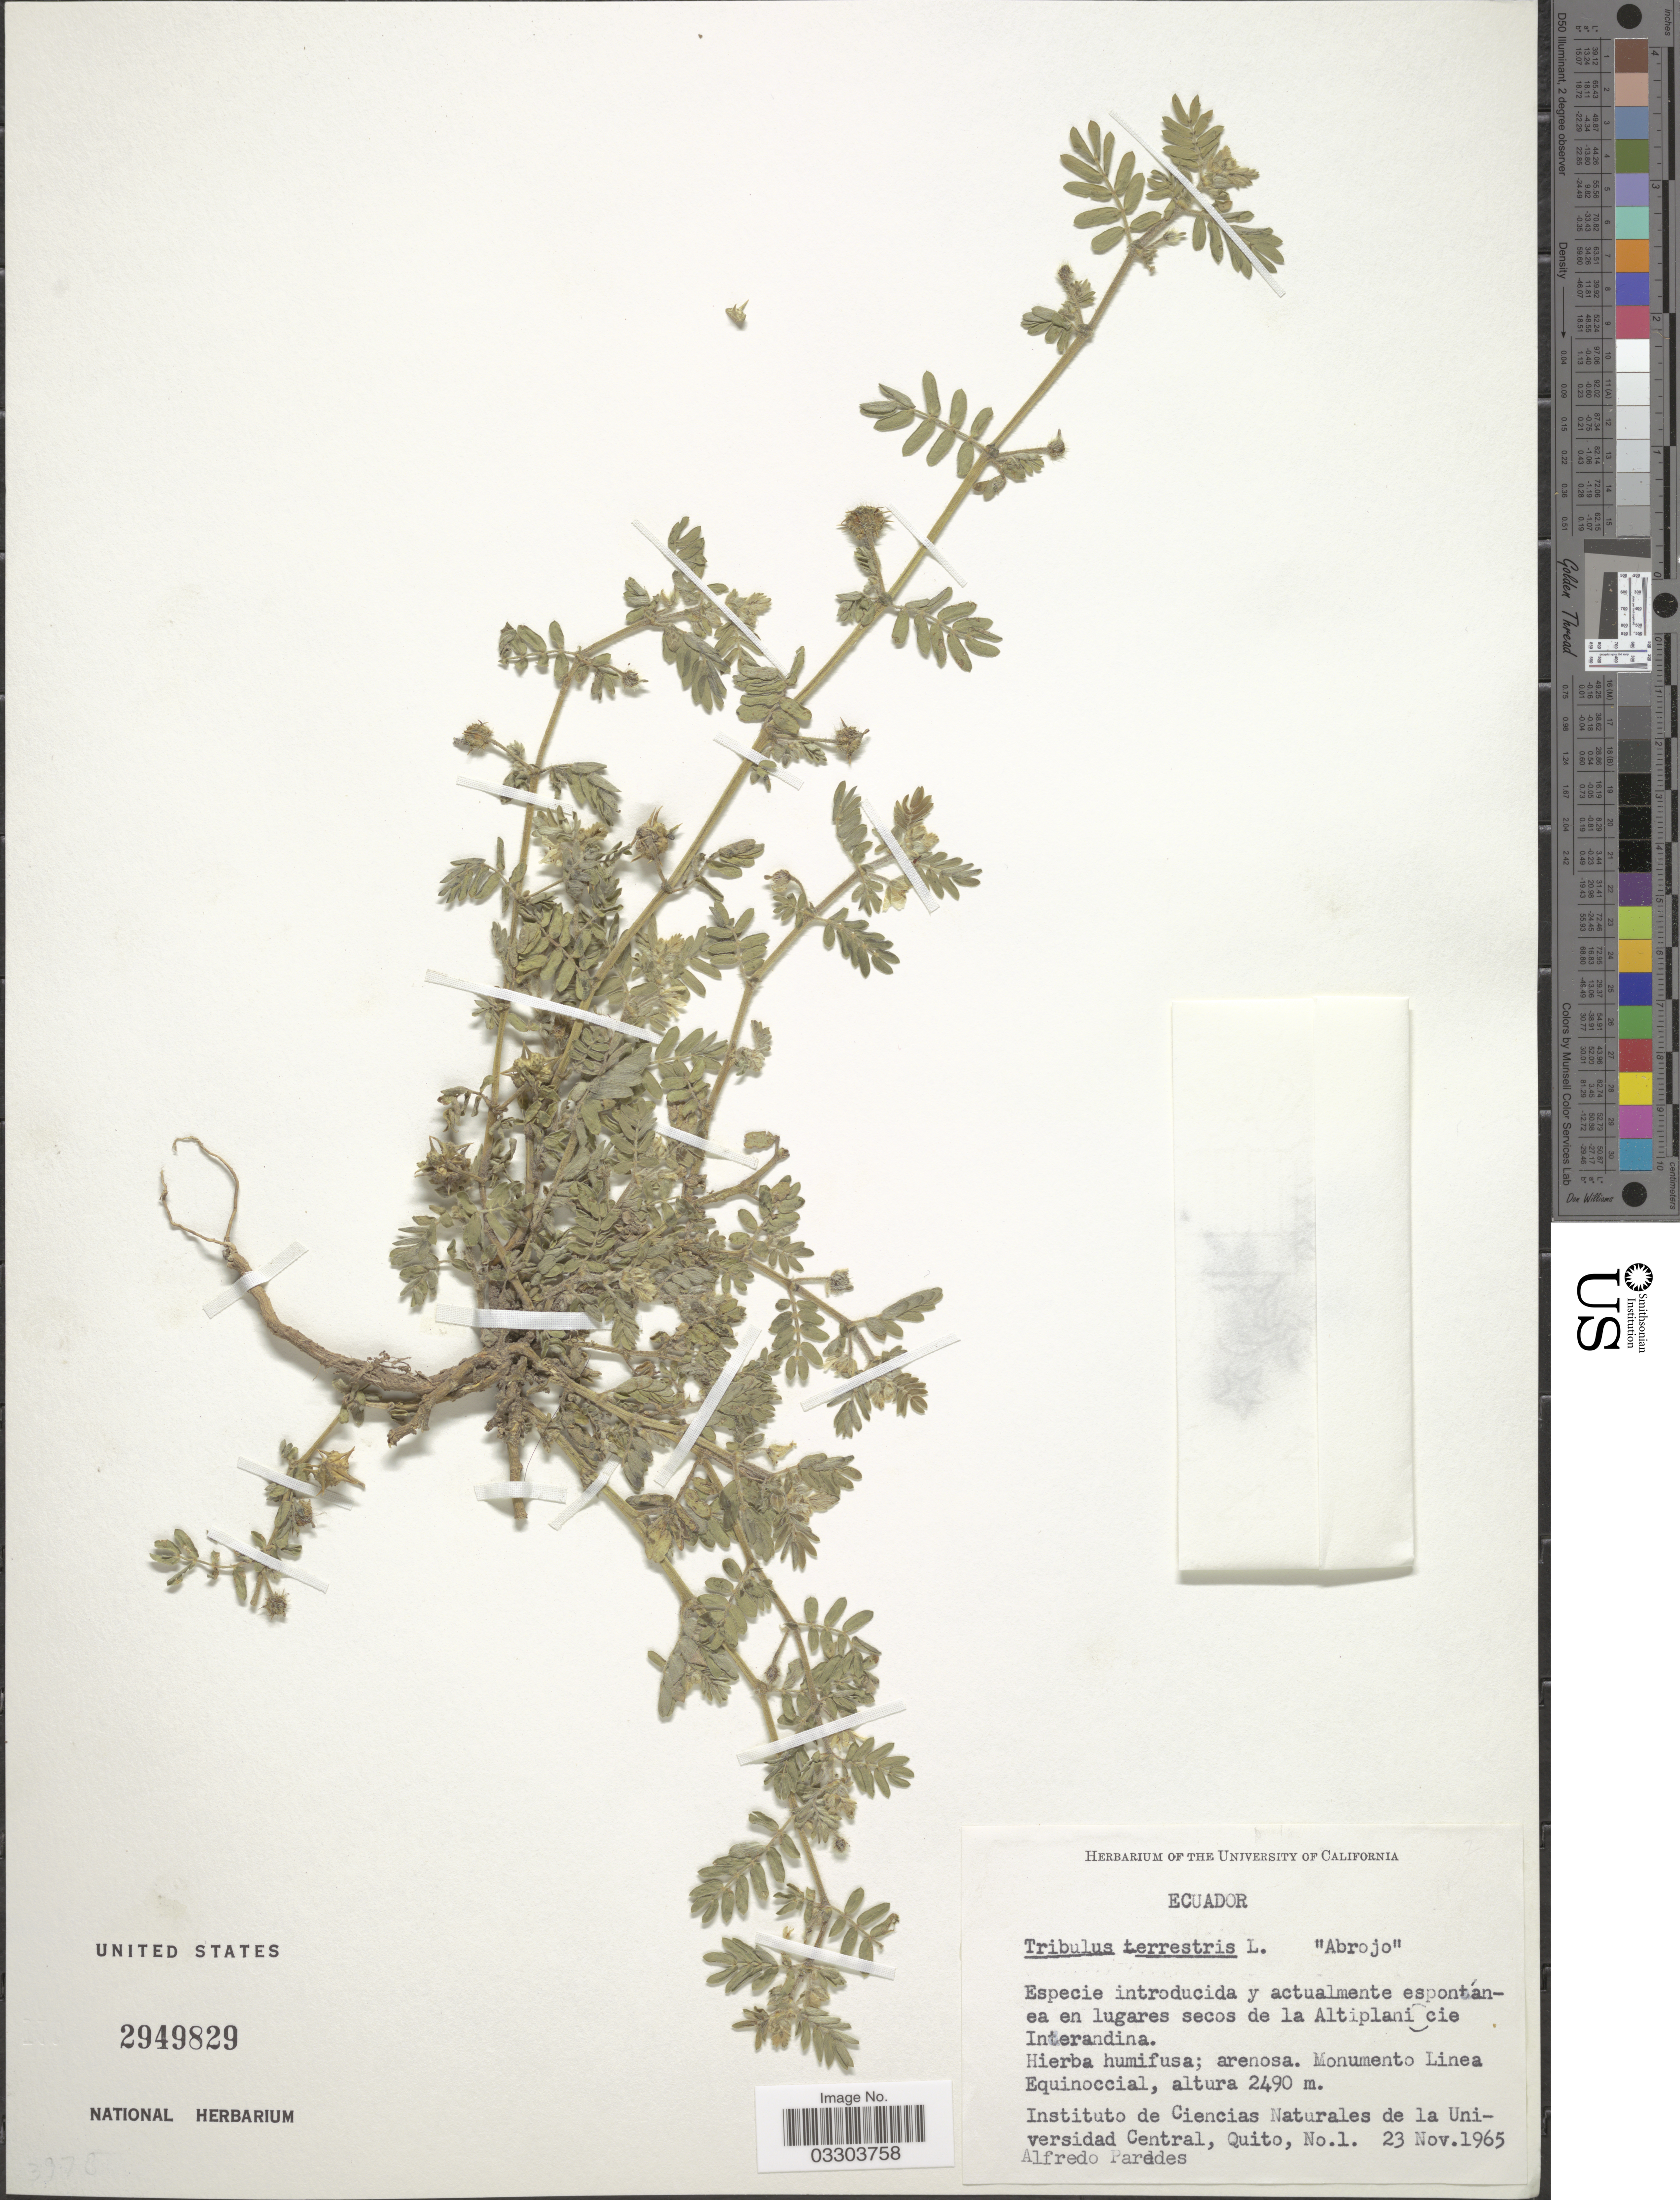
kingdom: Plantae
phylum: Tracheophyta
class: Magnoliopsida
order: Zygophyllales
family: Zygophyllaceae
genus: Tribulus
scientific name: Tribulus terrestris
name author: L.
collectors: A. Paredes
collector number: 1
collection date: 1965-11-23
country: Ecuador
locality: Monumento Linea Equinoccial. Instituto de Ciencias Naturales de la Universidad Central, Quito.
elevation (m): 2490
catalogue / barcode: US 2949829